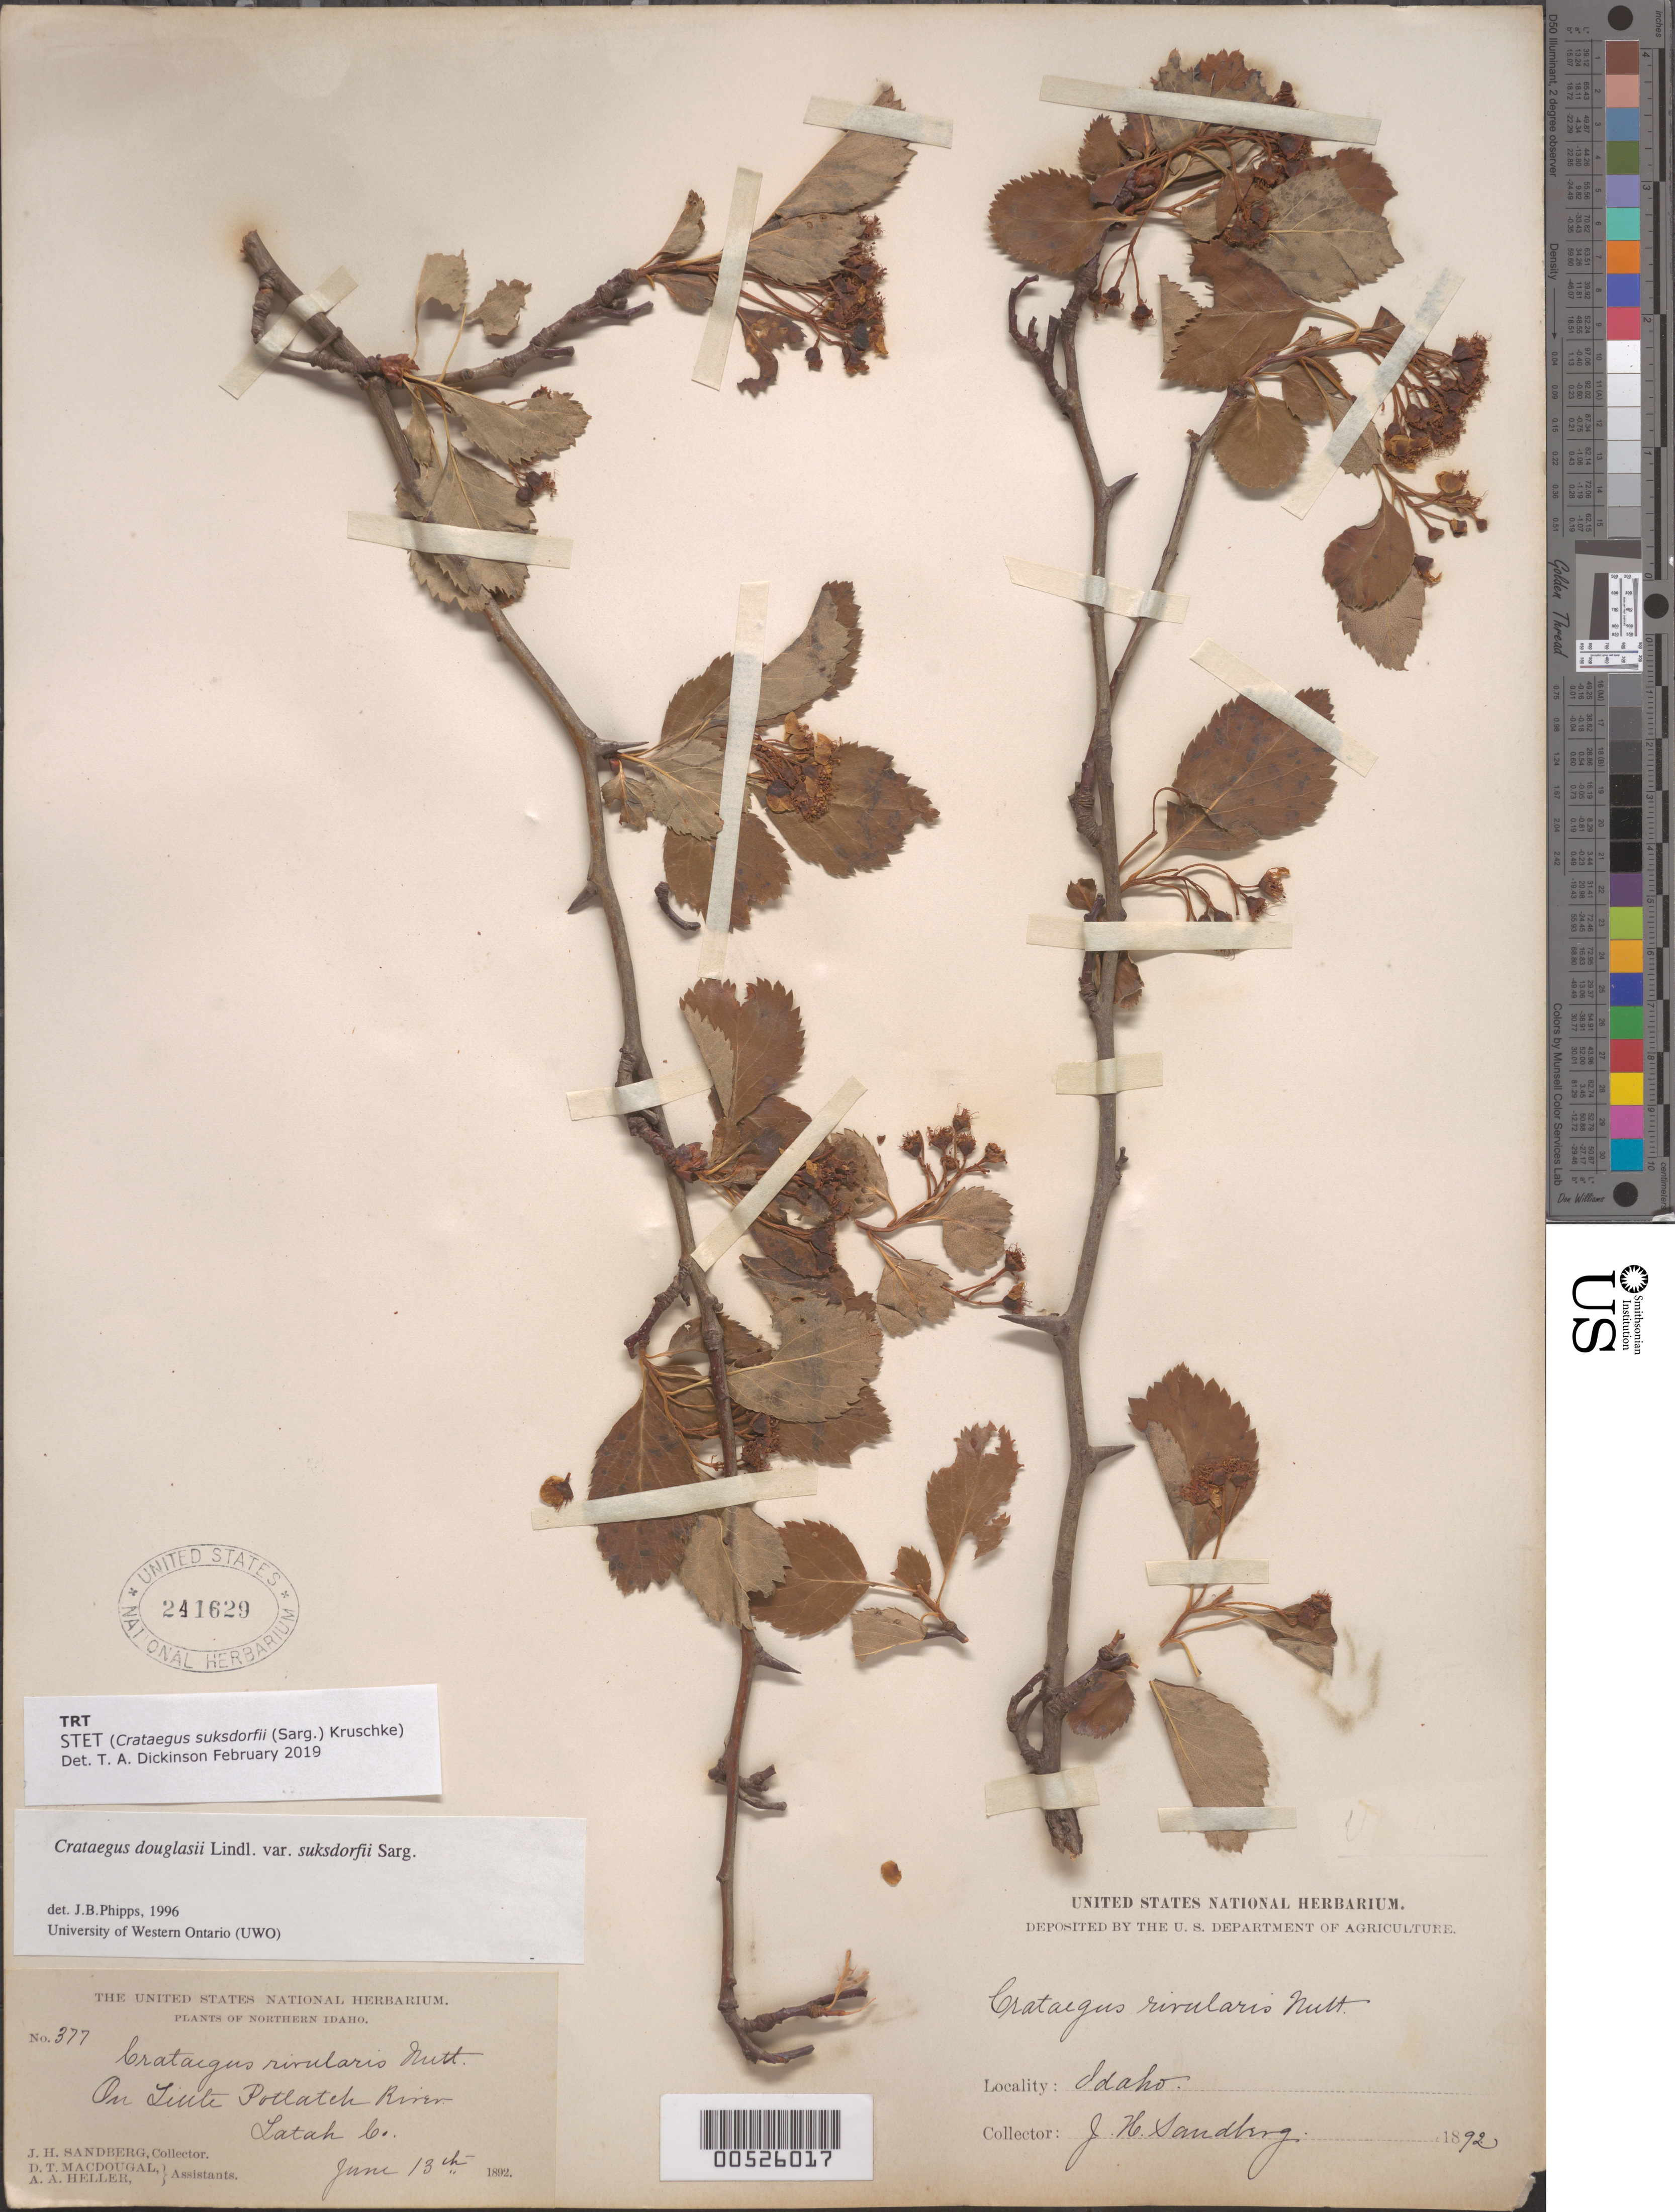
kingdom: Plantae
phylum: Tracheophyta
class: Magnoliopsida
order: Rosales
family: Rosaceae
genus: Crataegus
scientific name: Crataegus suksdorfii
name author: (Sarg.) Kruschke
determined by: Dickinson, Timothy A., Assistant Curator (TRT), University of Toronto (CANADA)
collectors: J. H. Sandberg, D. T. MacDougal & A. A. Heller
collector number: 377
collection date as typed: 13 Jun 1892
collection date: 1892-06-13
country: United States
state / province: Idaho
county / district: Latah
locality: On Little Potlatch River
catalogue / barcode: US 241629